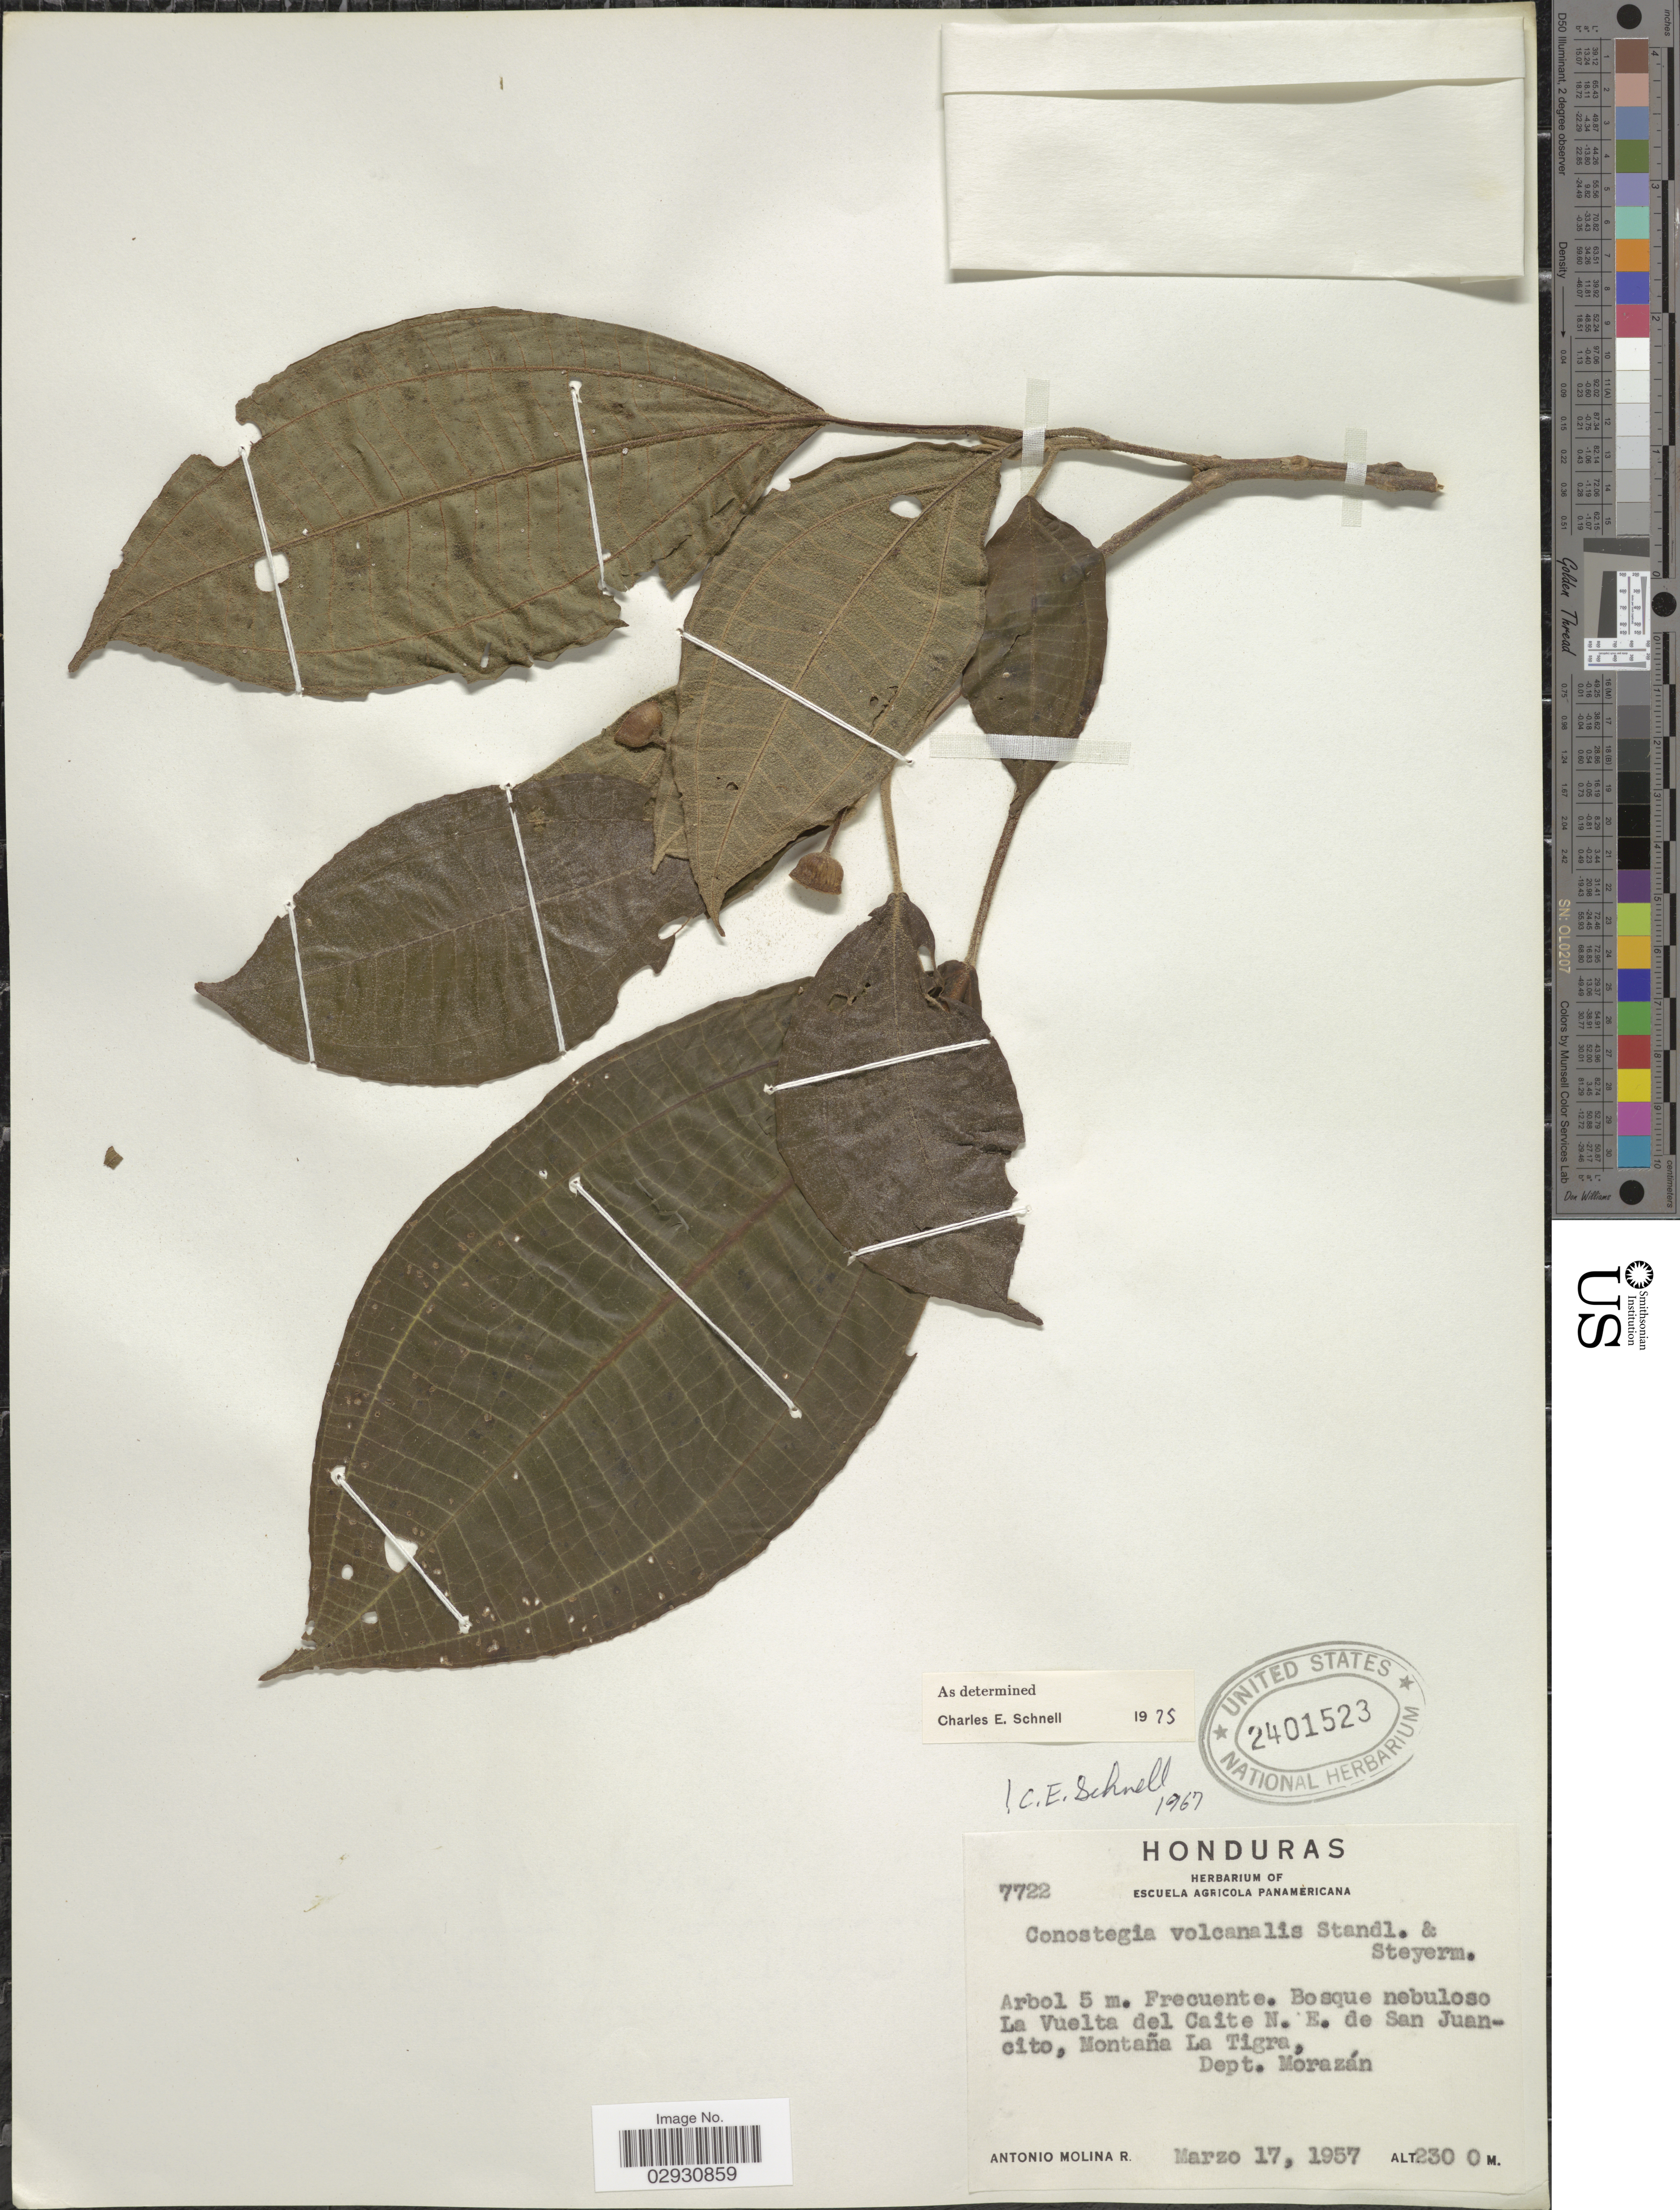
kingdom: Plantae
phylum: Tracheophyta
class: Magnoliopsida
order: Myrtales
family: Melastomataceae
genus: Conostegia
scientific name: Conostegia volcanalis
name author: Standl. & Steyerm.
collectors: A. Molina R.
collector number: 7722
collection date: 1957-03-17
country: Honduras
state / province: Fco. Morazán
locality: Bosque nebuloso La Vuelta del Caite N.E. de San Juancito, Montaña La Tigra, Dept. Morazán.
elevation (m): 2300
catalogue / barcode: US 2401523